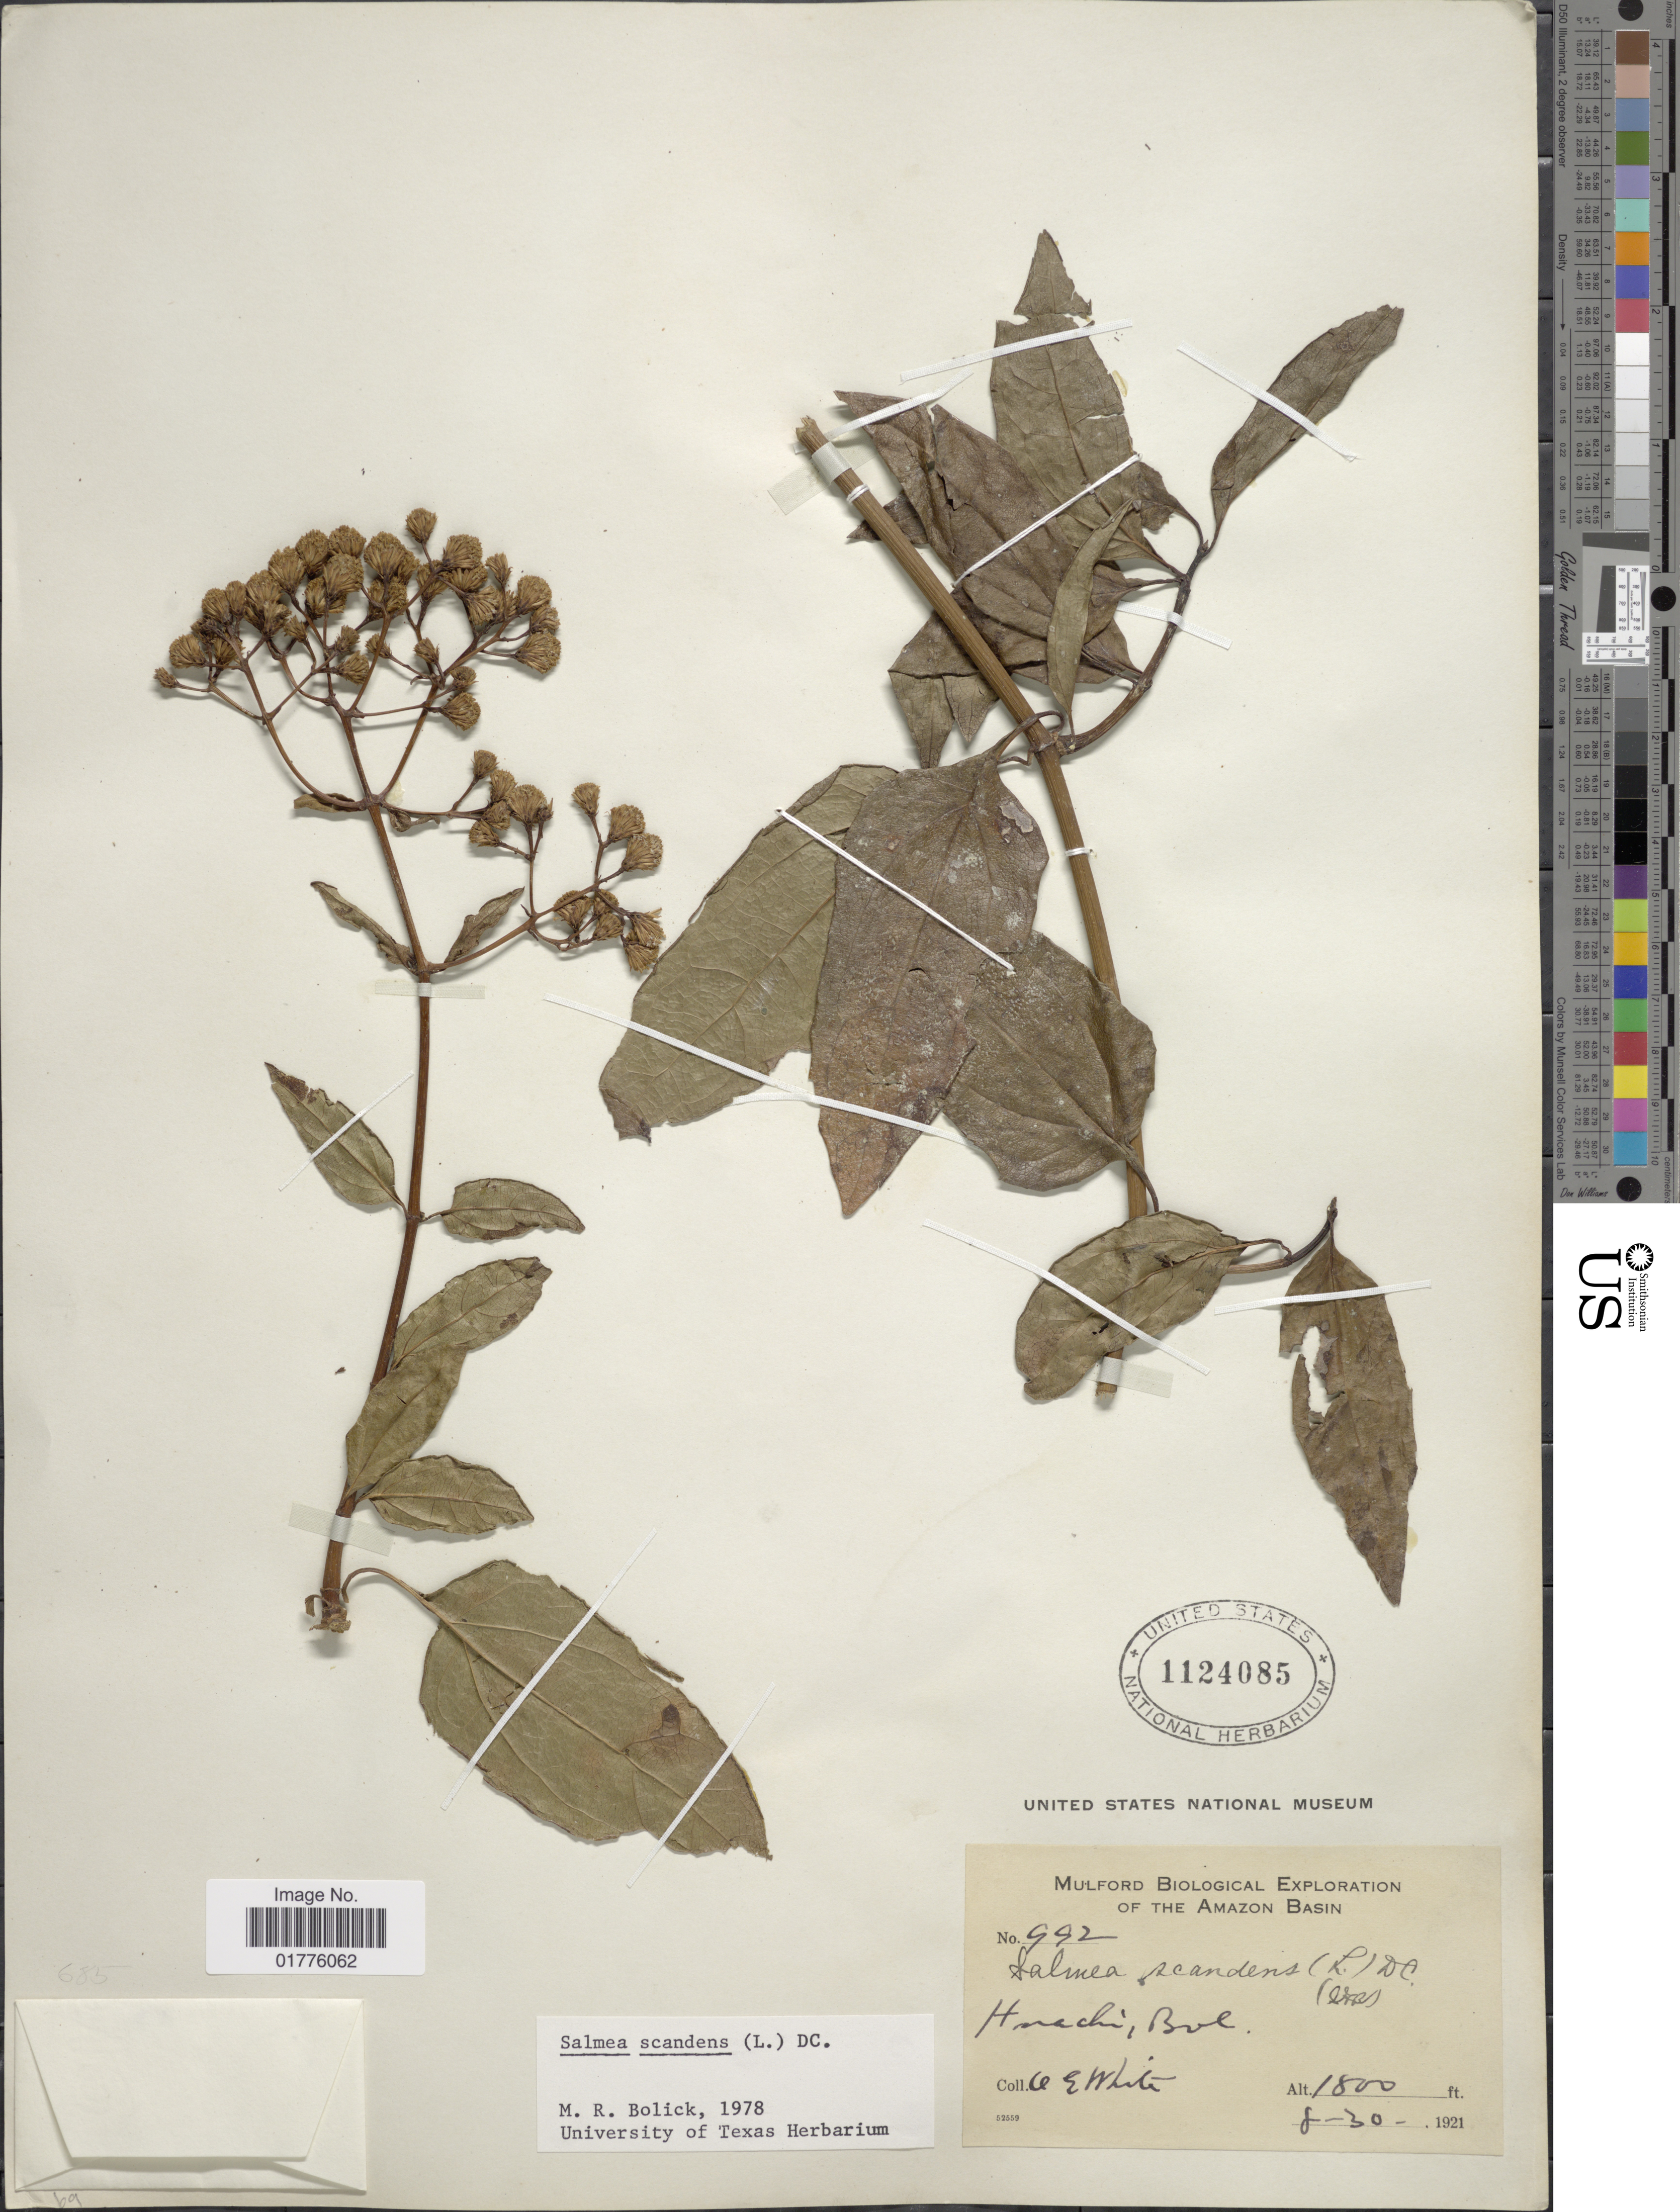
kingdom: Plantae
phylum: Tracheophyta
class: Magnoliopsida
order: Asterales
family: Asteraceae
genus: Salmea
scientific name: Salmea scandens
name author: (L.) DC.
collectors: O. E. White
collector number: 992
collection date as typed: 8-30-1921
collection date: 1921-08-30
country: Bolivia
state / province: Beni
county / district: Iténez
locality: Huachi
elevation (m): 549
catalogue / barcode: US 1124085